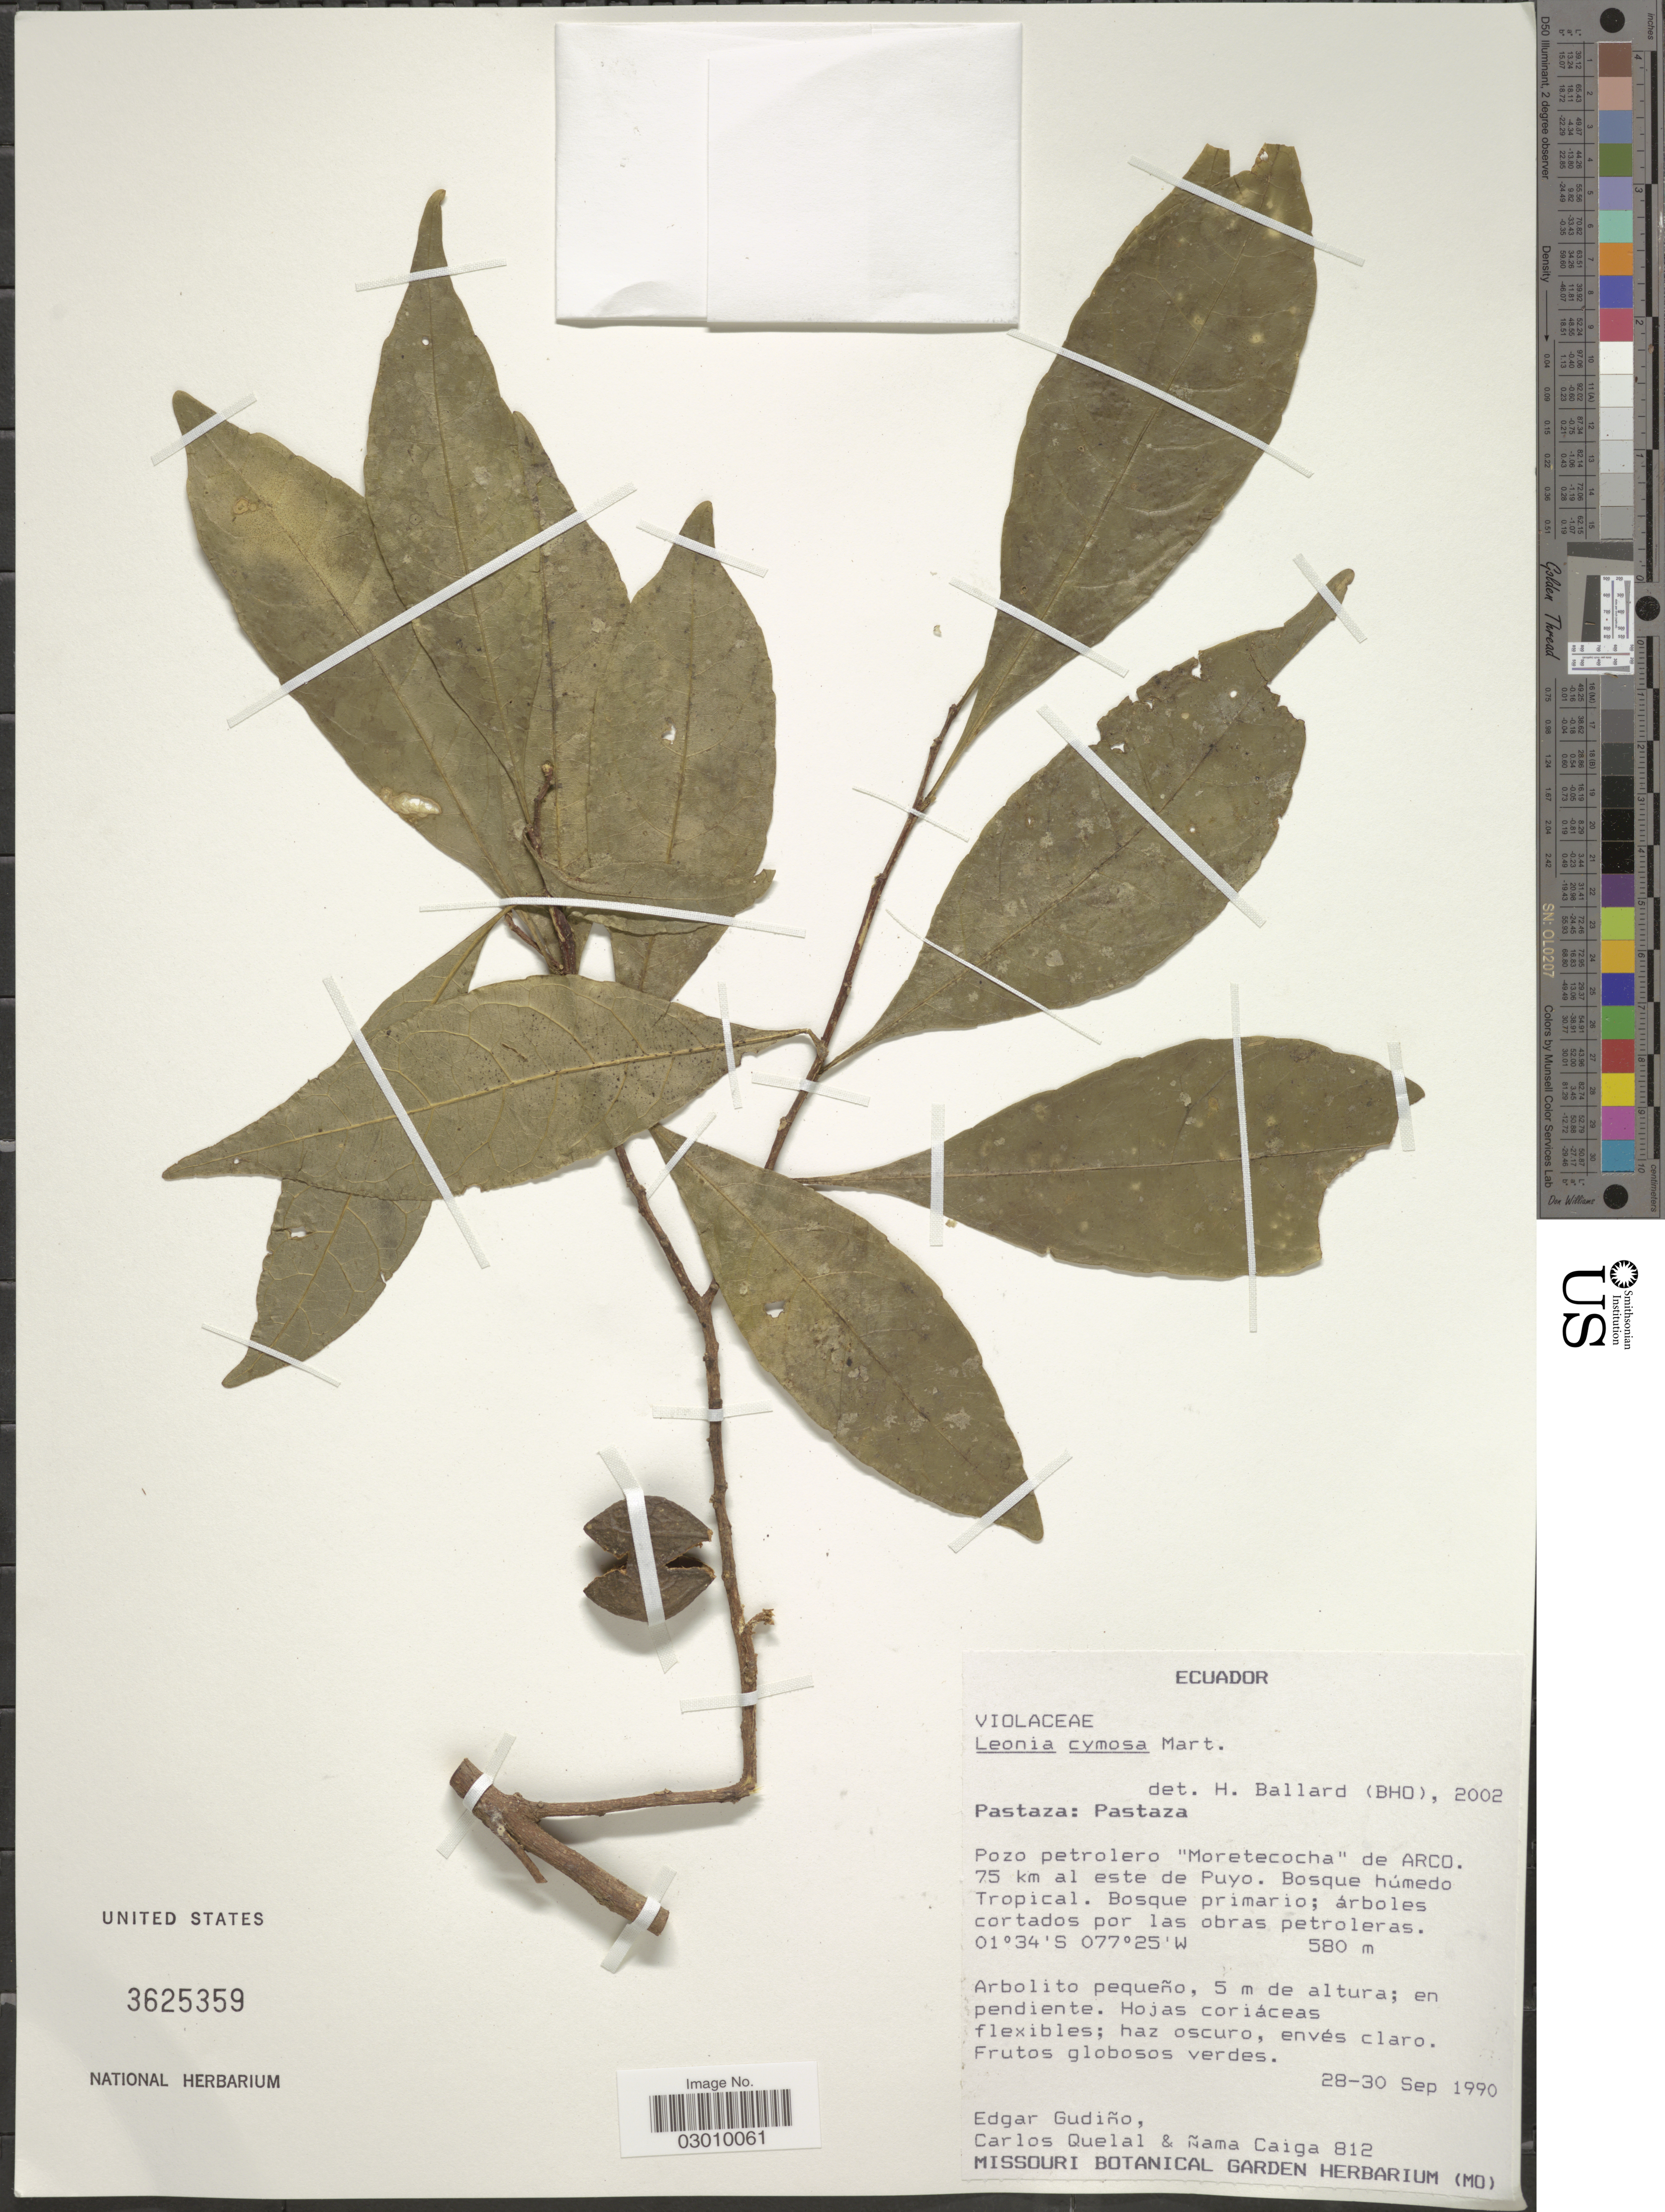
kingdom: Plantae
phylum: Tracheophyta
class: Magnoliopsida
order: Malpighiales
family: Violaceae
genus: Leonia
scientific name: Leonia cymosa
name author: Mart.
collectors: E. Gudiño, C. Quelal & Ñ. Caiga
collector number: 812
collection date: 1990-09-28/1990-09-30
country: Ecuador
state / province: Pastaza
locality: Pozo petrolero "Moretecocha" de ARCO, 75 km al este de Puyo.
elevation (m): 580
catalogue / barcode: US 3625359